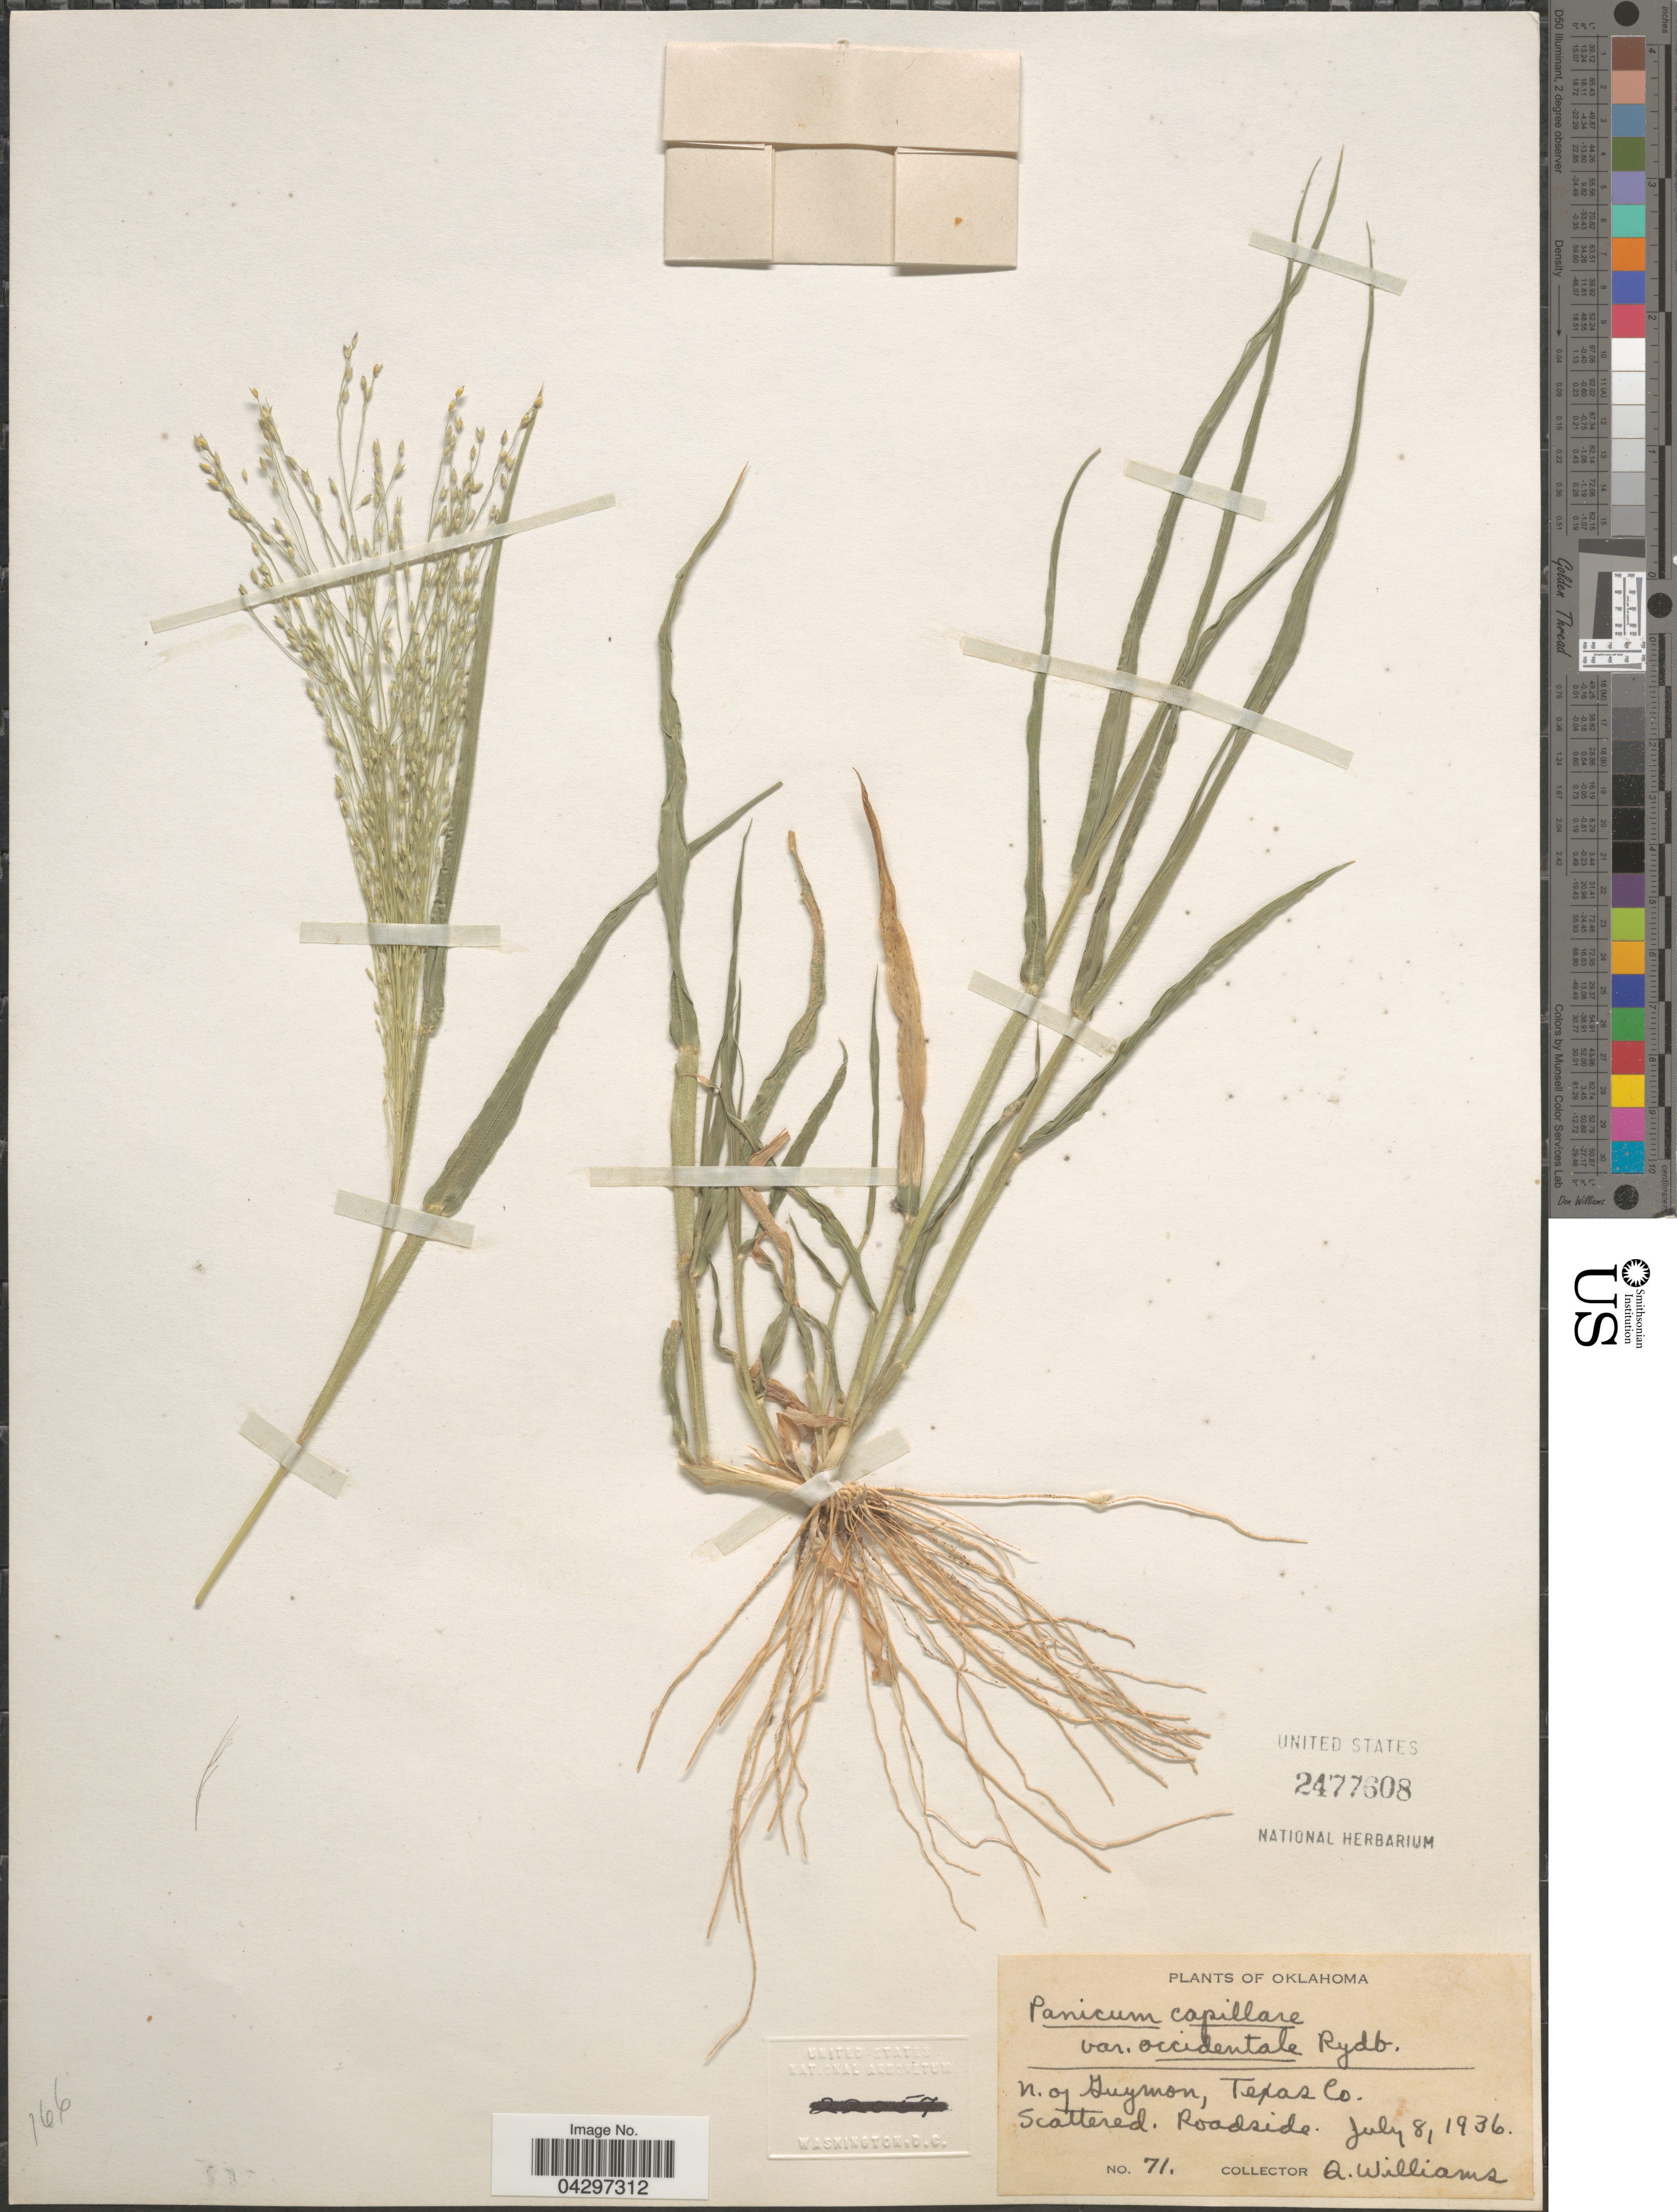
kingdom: Plantae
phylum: Tracheophyta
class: Liliopsida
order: Poales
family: Poaceae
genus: Panicum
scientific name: Panicum capillare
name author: L.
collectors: A. Williams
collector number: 71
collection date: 1936-07-08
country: United States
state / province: Oklahoma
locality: N. of Guymon, Texas Co.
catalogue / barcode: US 2477608